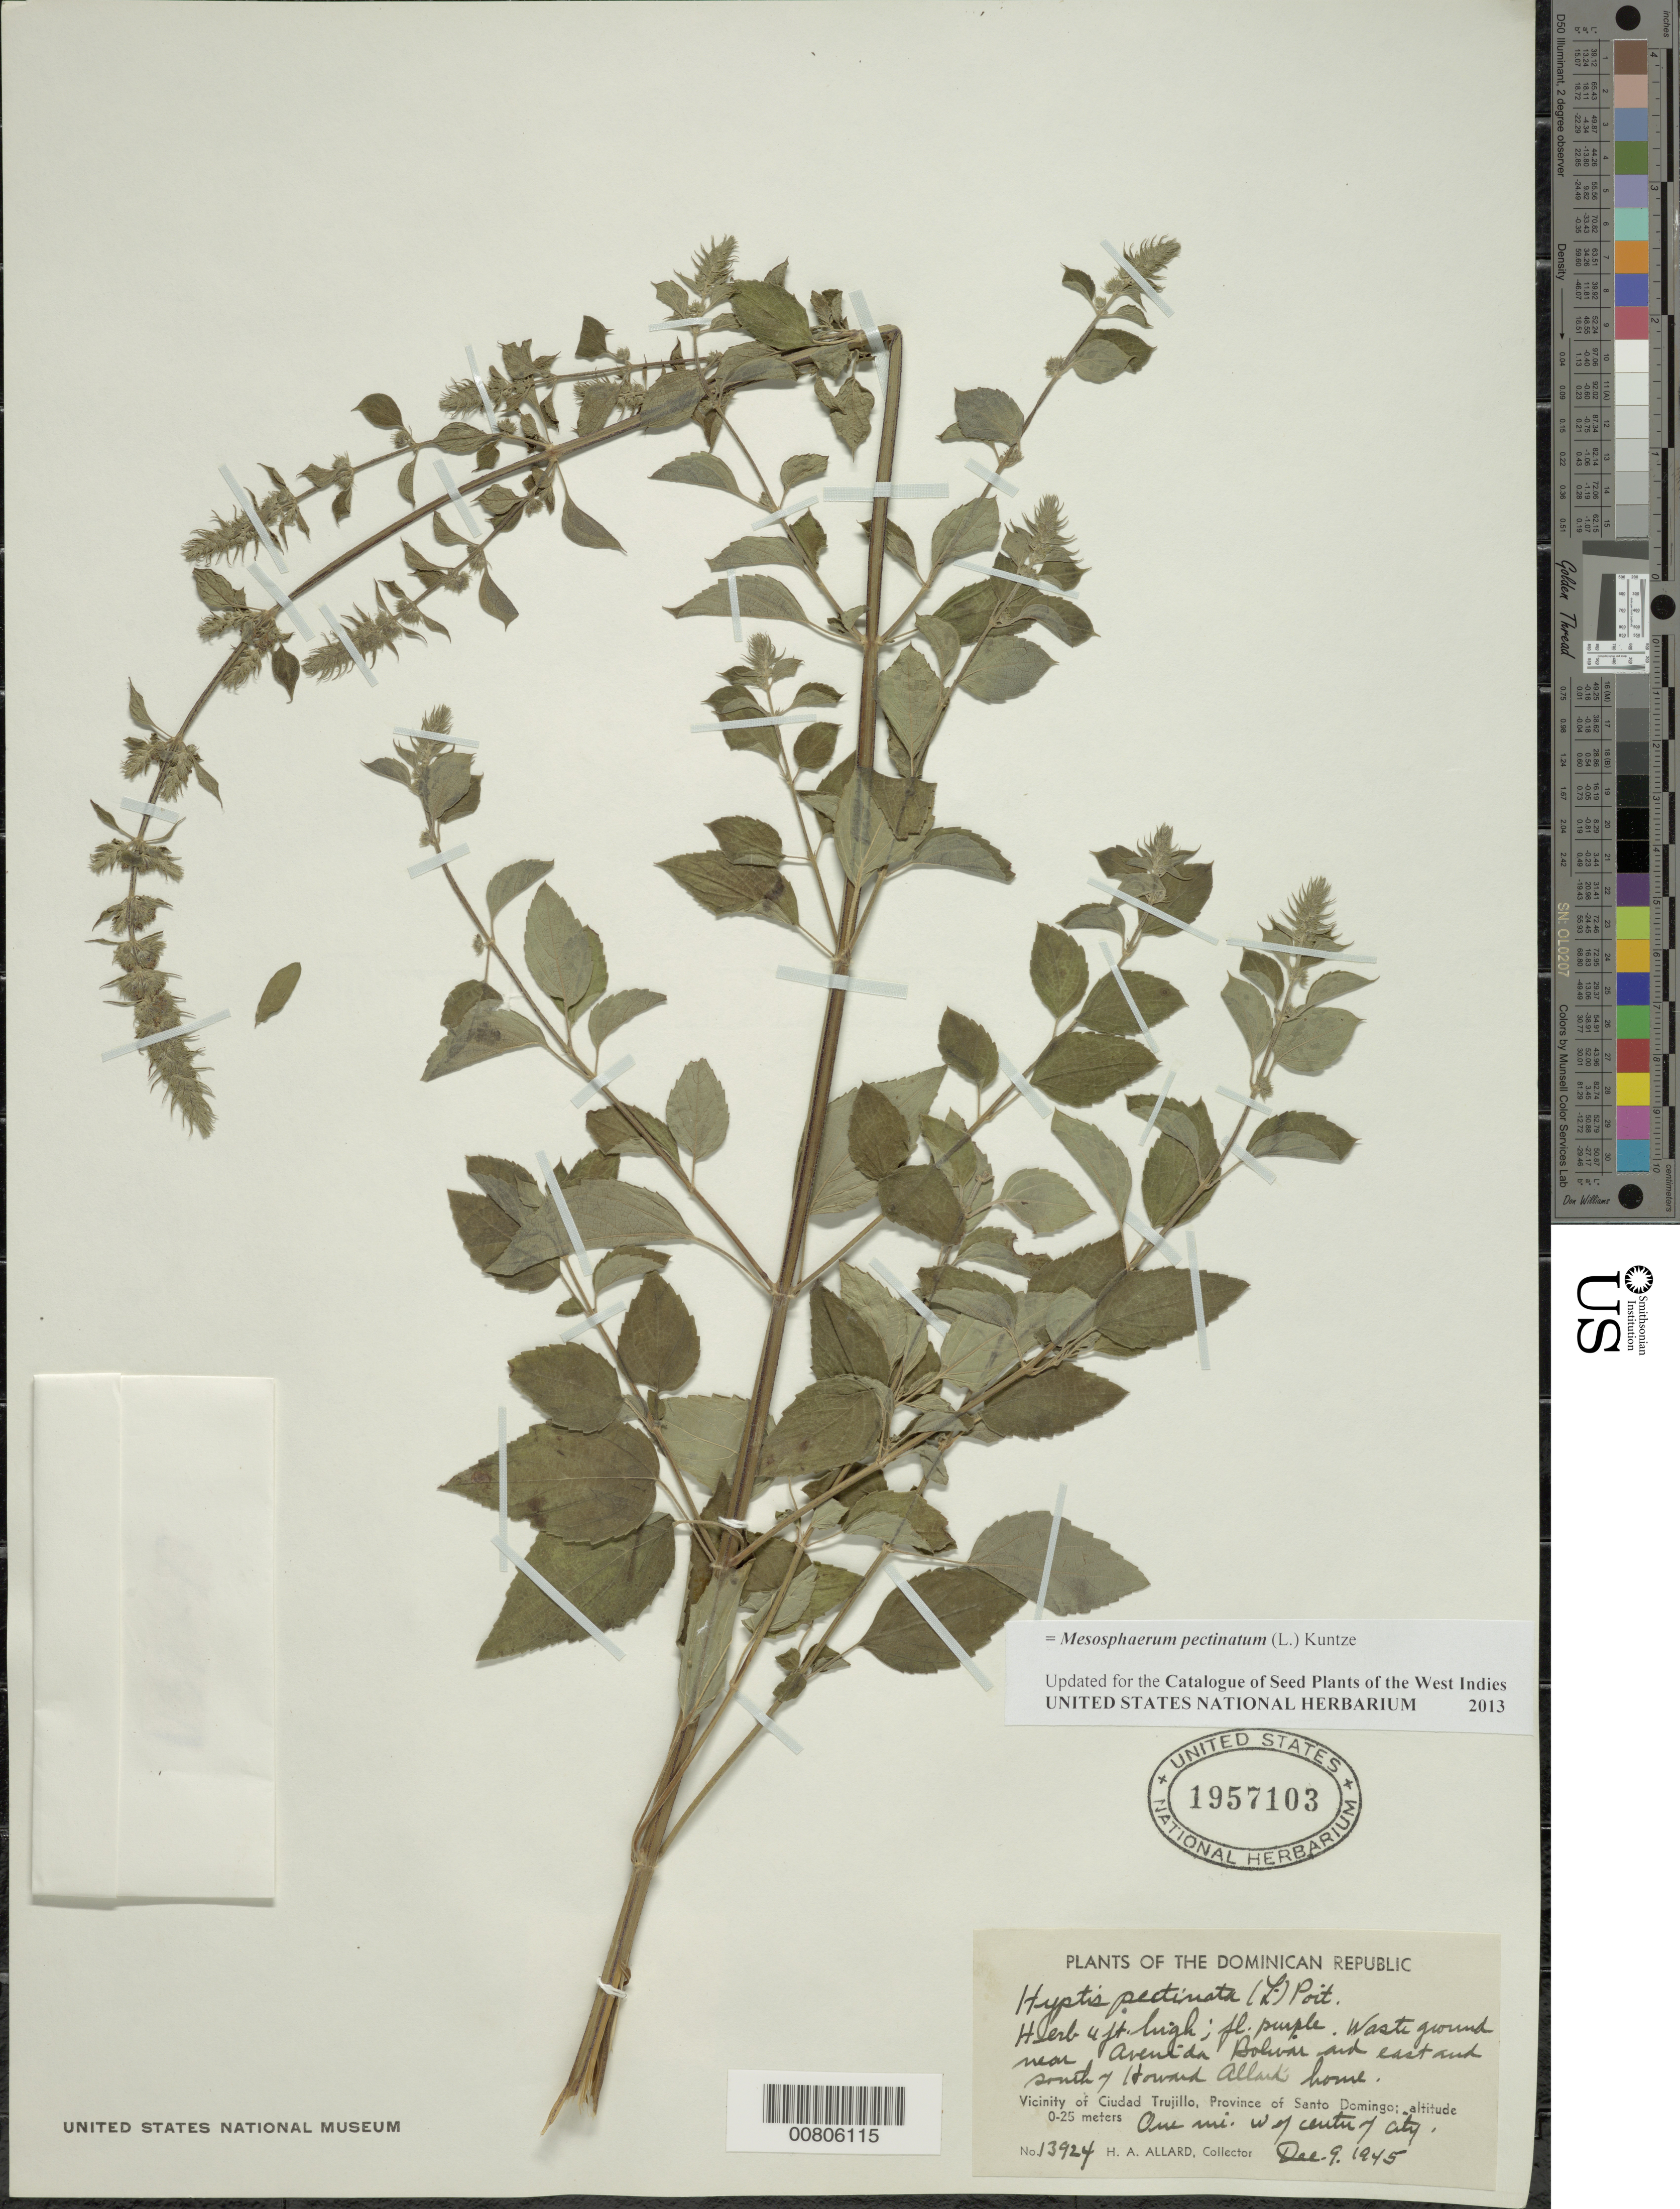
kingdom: Plantae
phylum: Tracheophyta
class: Magnoliopsida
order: Lamiales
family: Lamiaceae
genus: Mesosphaerum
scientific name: Mesosphaerum pectinatum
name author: (L.) Kuntze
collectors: H. A. Allard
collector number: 13924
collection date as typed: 09 Dec 1945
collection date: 1945-12-09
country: Dominican Republic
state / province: Distrito Nacional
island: Hispaniola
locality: Vicinity of Santo Domingo, near Avenida Bolivar and E and S of Howard Allard's home, 1 mi W of center of city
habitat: Waste grounds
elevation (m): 0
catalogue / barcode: US 1957103